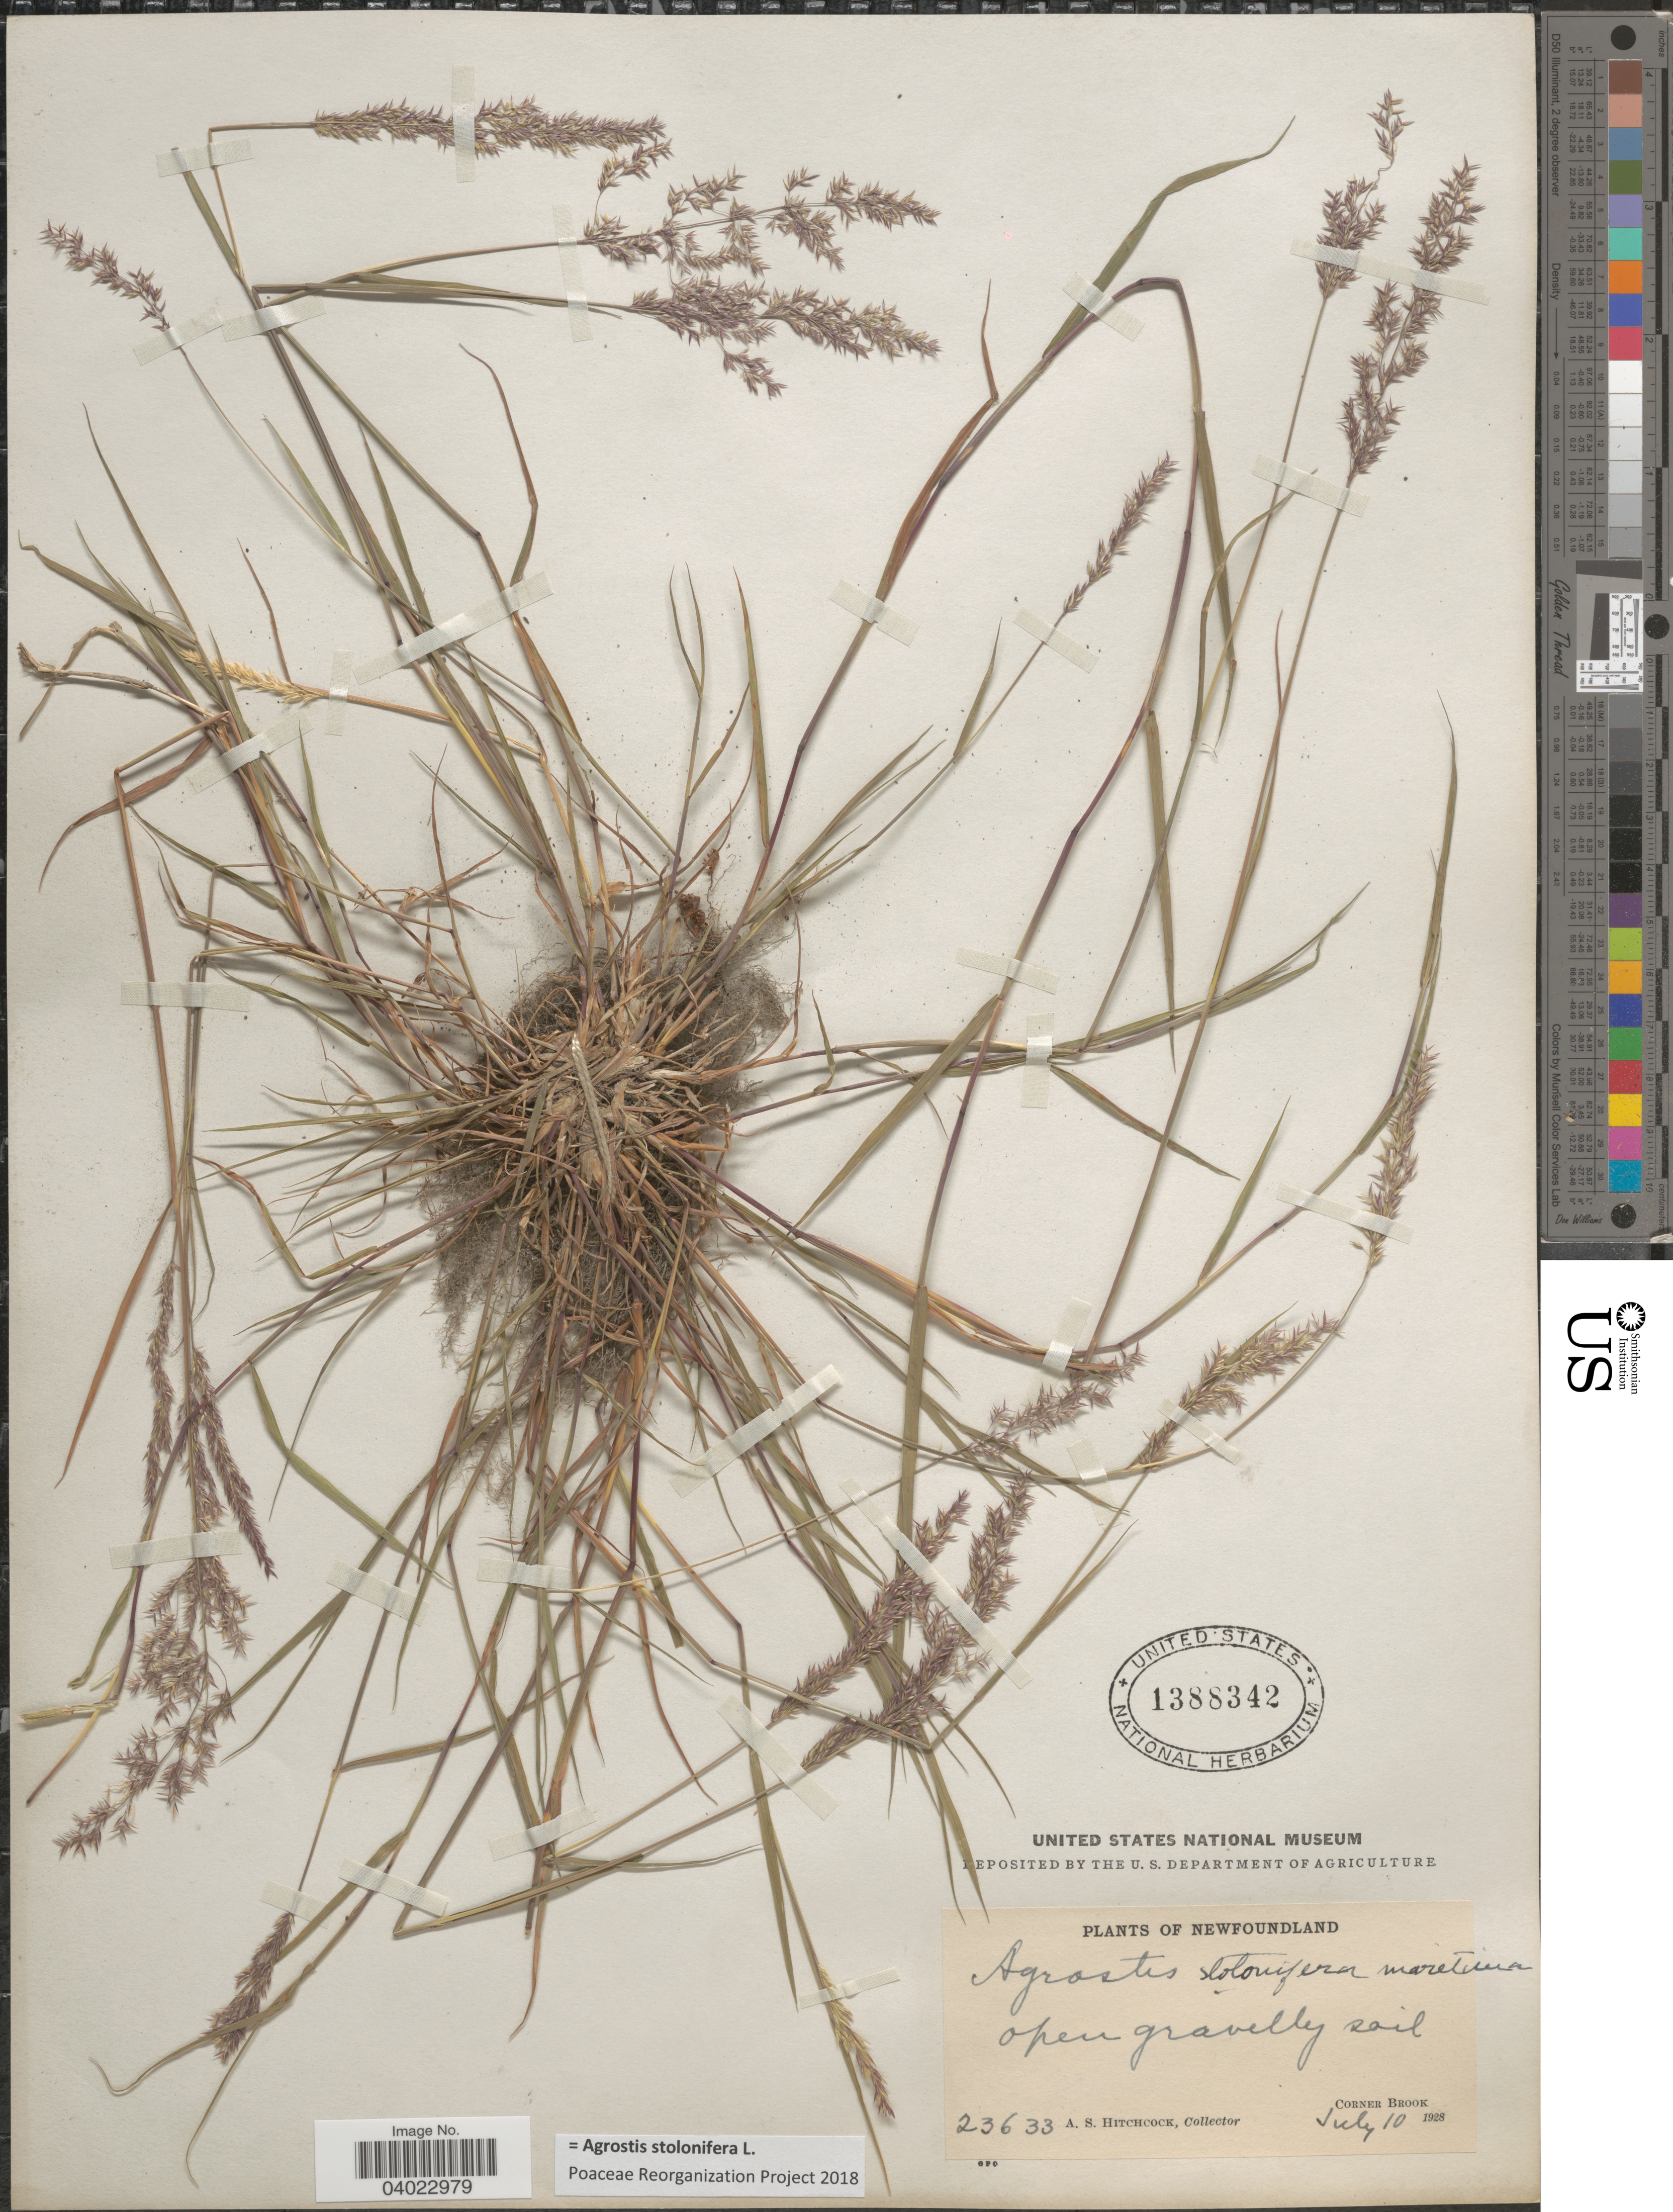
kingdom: Plantae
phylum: Tracheophyta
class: Liliopsida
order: Poales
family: Poaceae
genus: Agrostis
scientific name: Agrostis stolonifera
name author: L.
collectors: A. S. Hitchcock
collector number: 23633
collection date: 1928-07-10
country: Canada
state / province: Newfoundland and Labrador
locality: Corner Brook.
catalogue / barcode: US 1388342